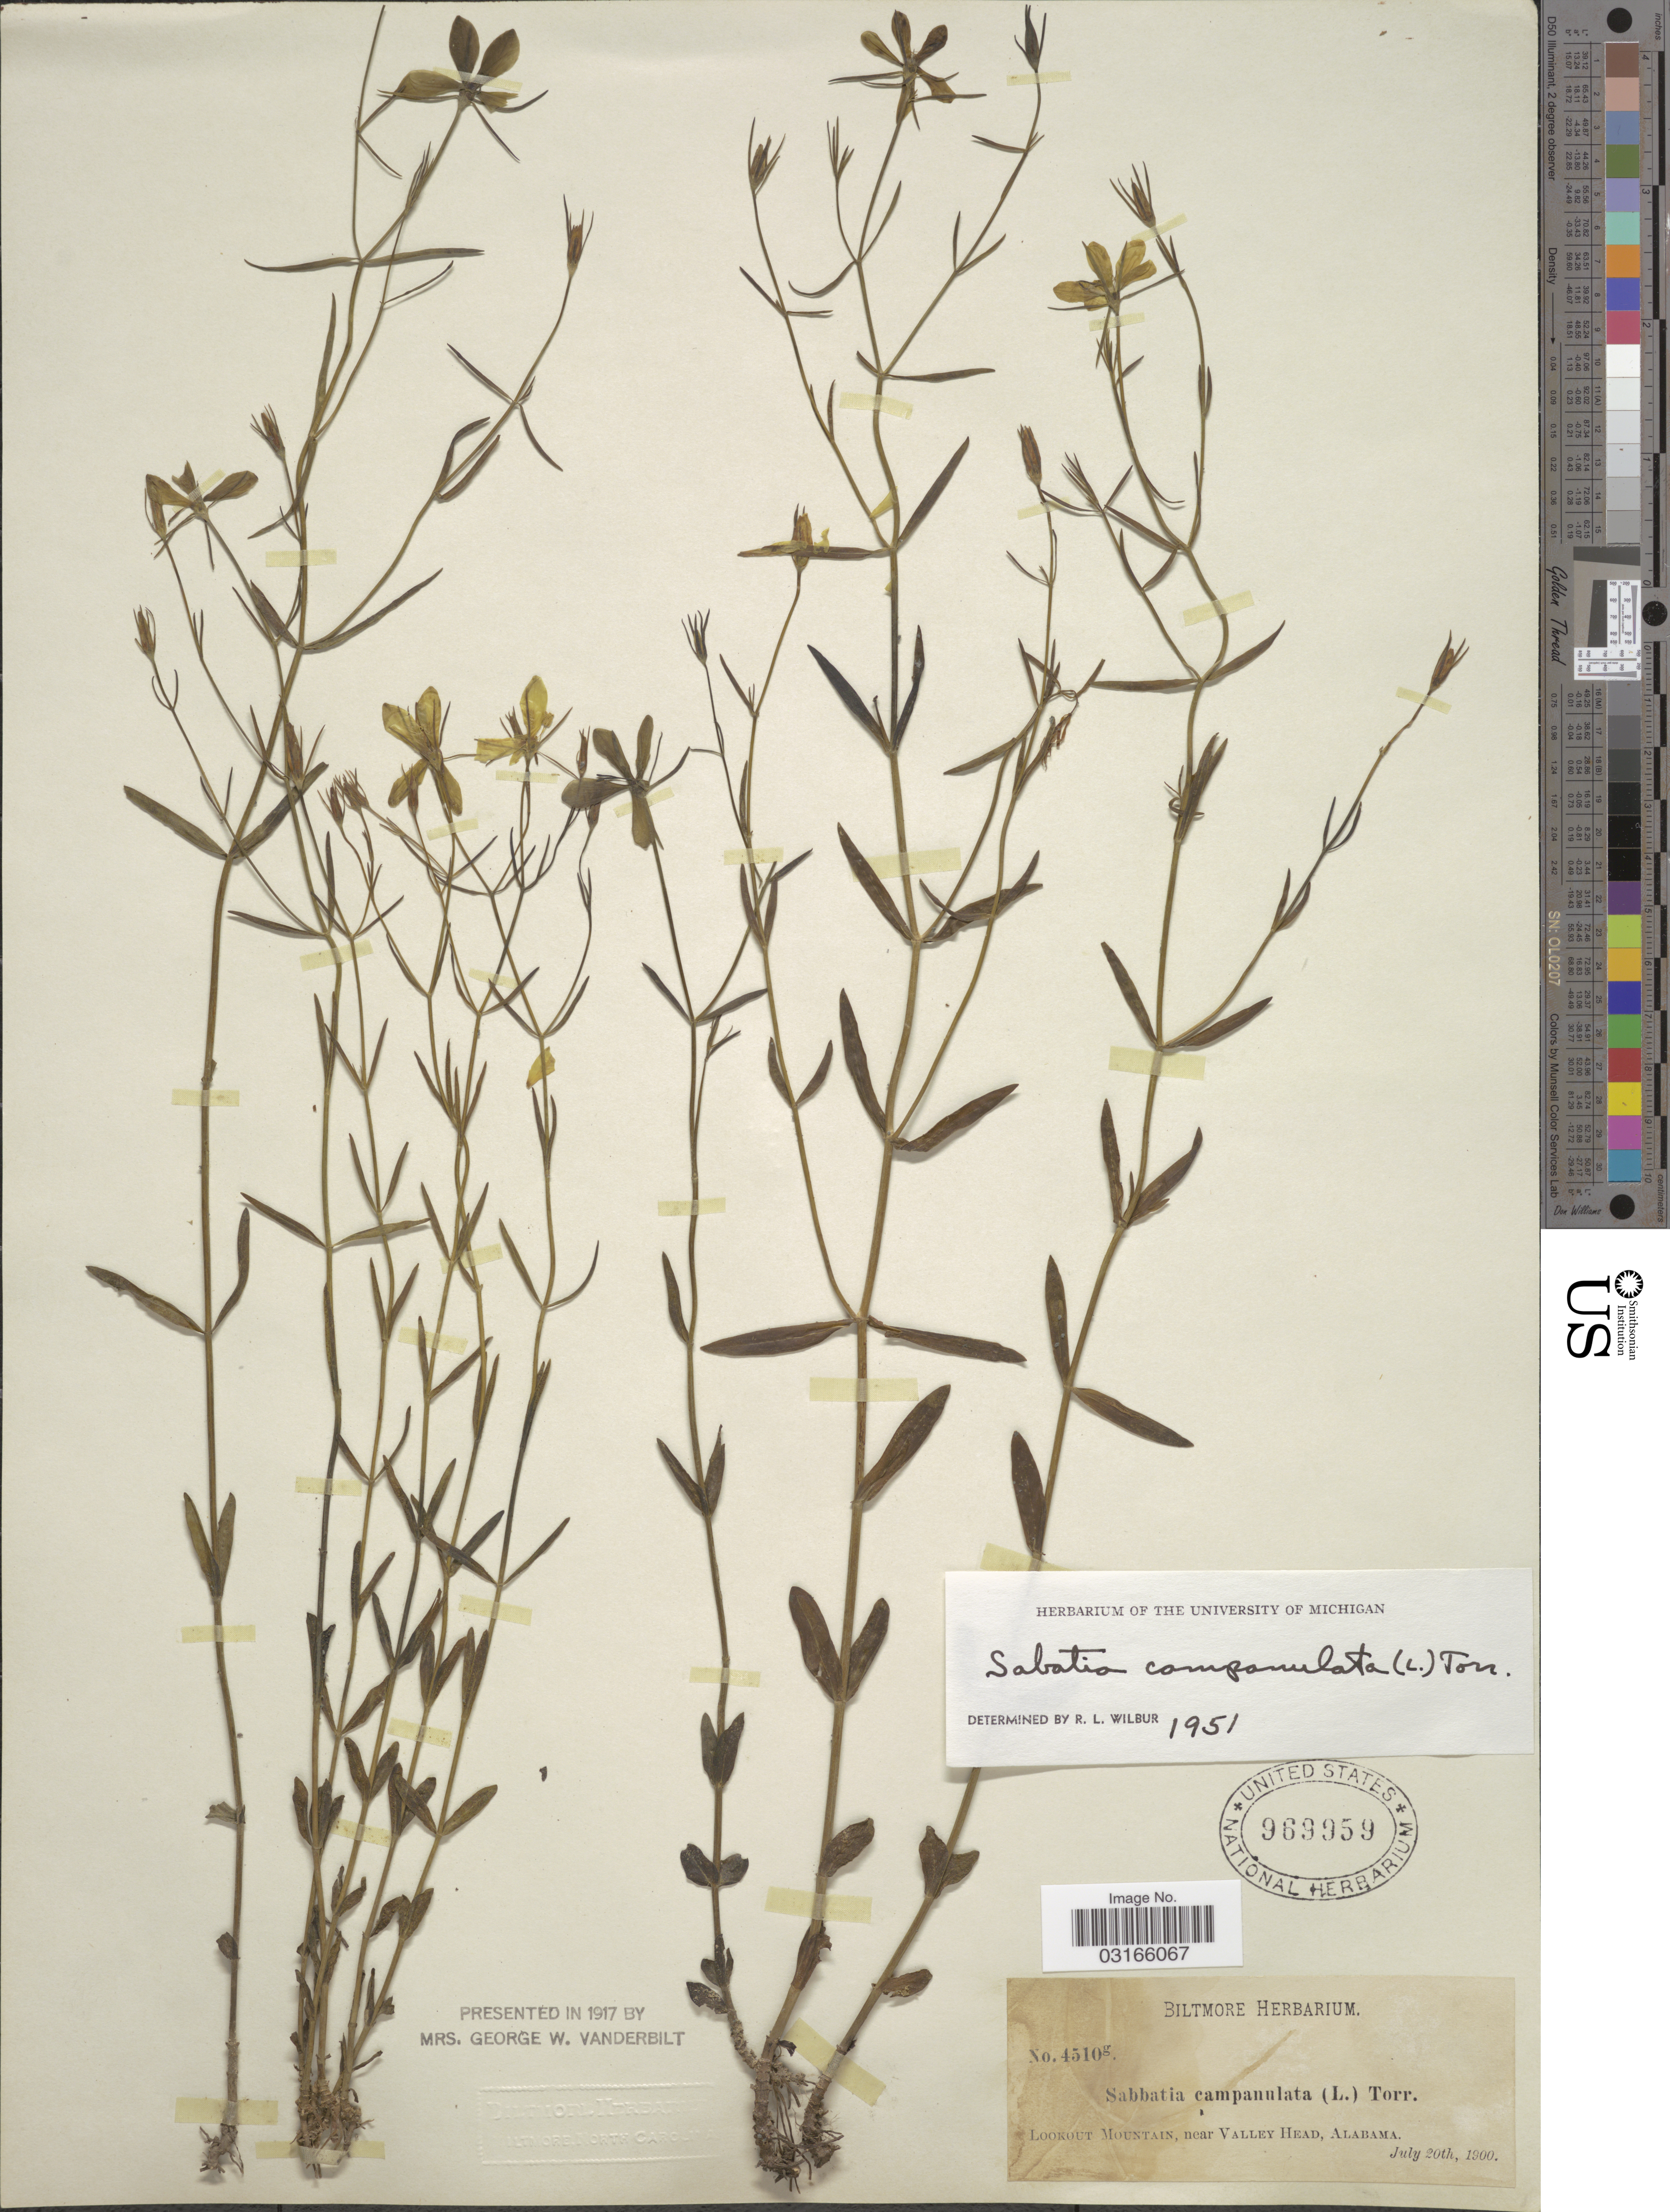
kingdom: Plantae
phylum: Tracheophyta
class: Magnoliopsida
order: Gentianales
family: Gentianaceae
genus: Sabatia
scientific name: Sabatia campanulata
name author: (L.) Torr.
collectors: ex herb. Biltmore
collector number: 4510g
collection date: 1900-07-20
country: United States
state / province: Alabama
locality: Lookout Mountains, near Valley Head, Alabama.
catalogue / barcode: US 969959